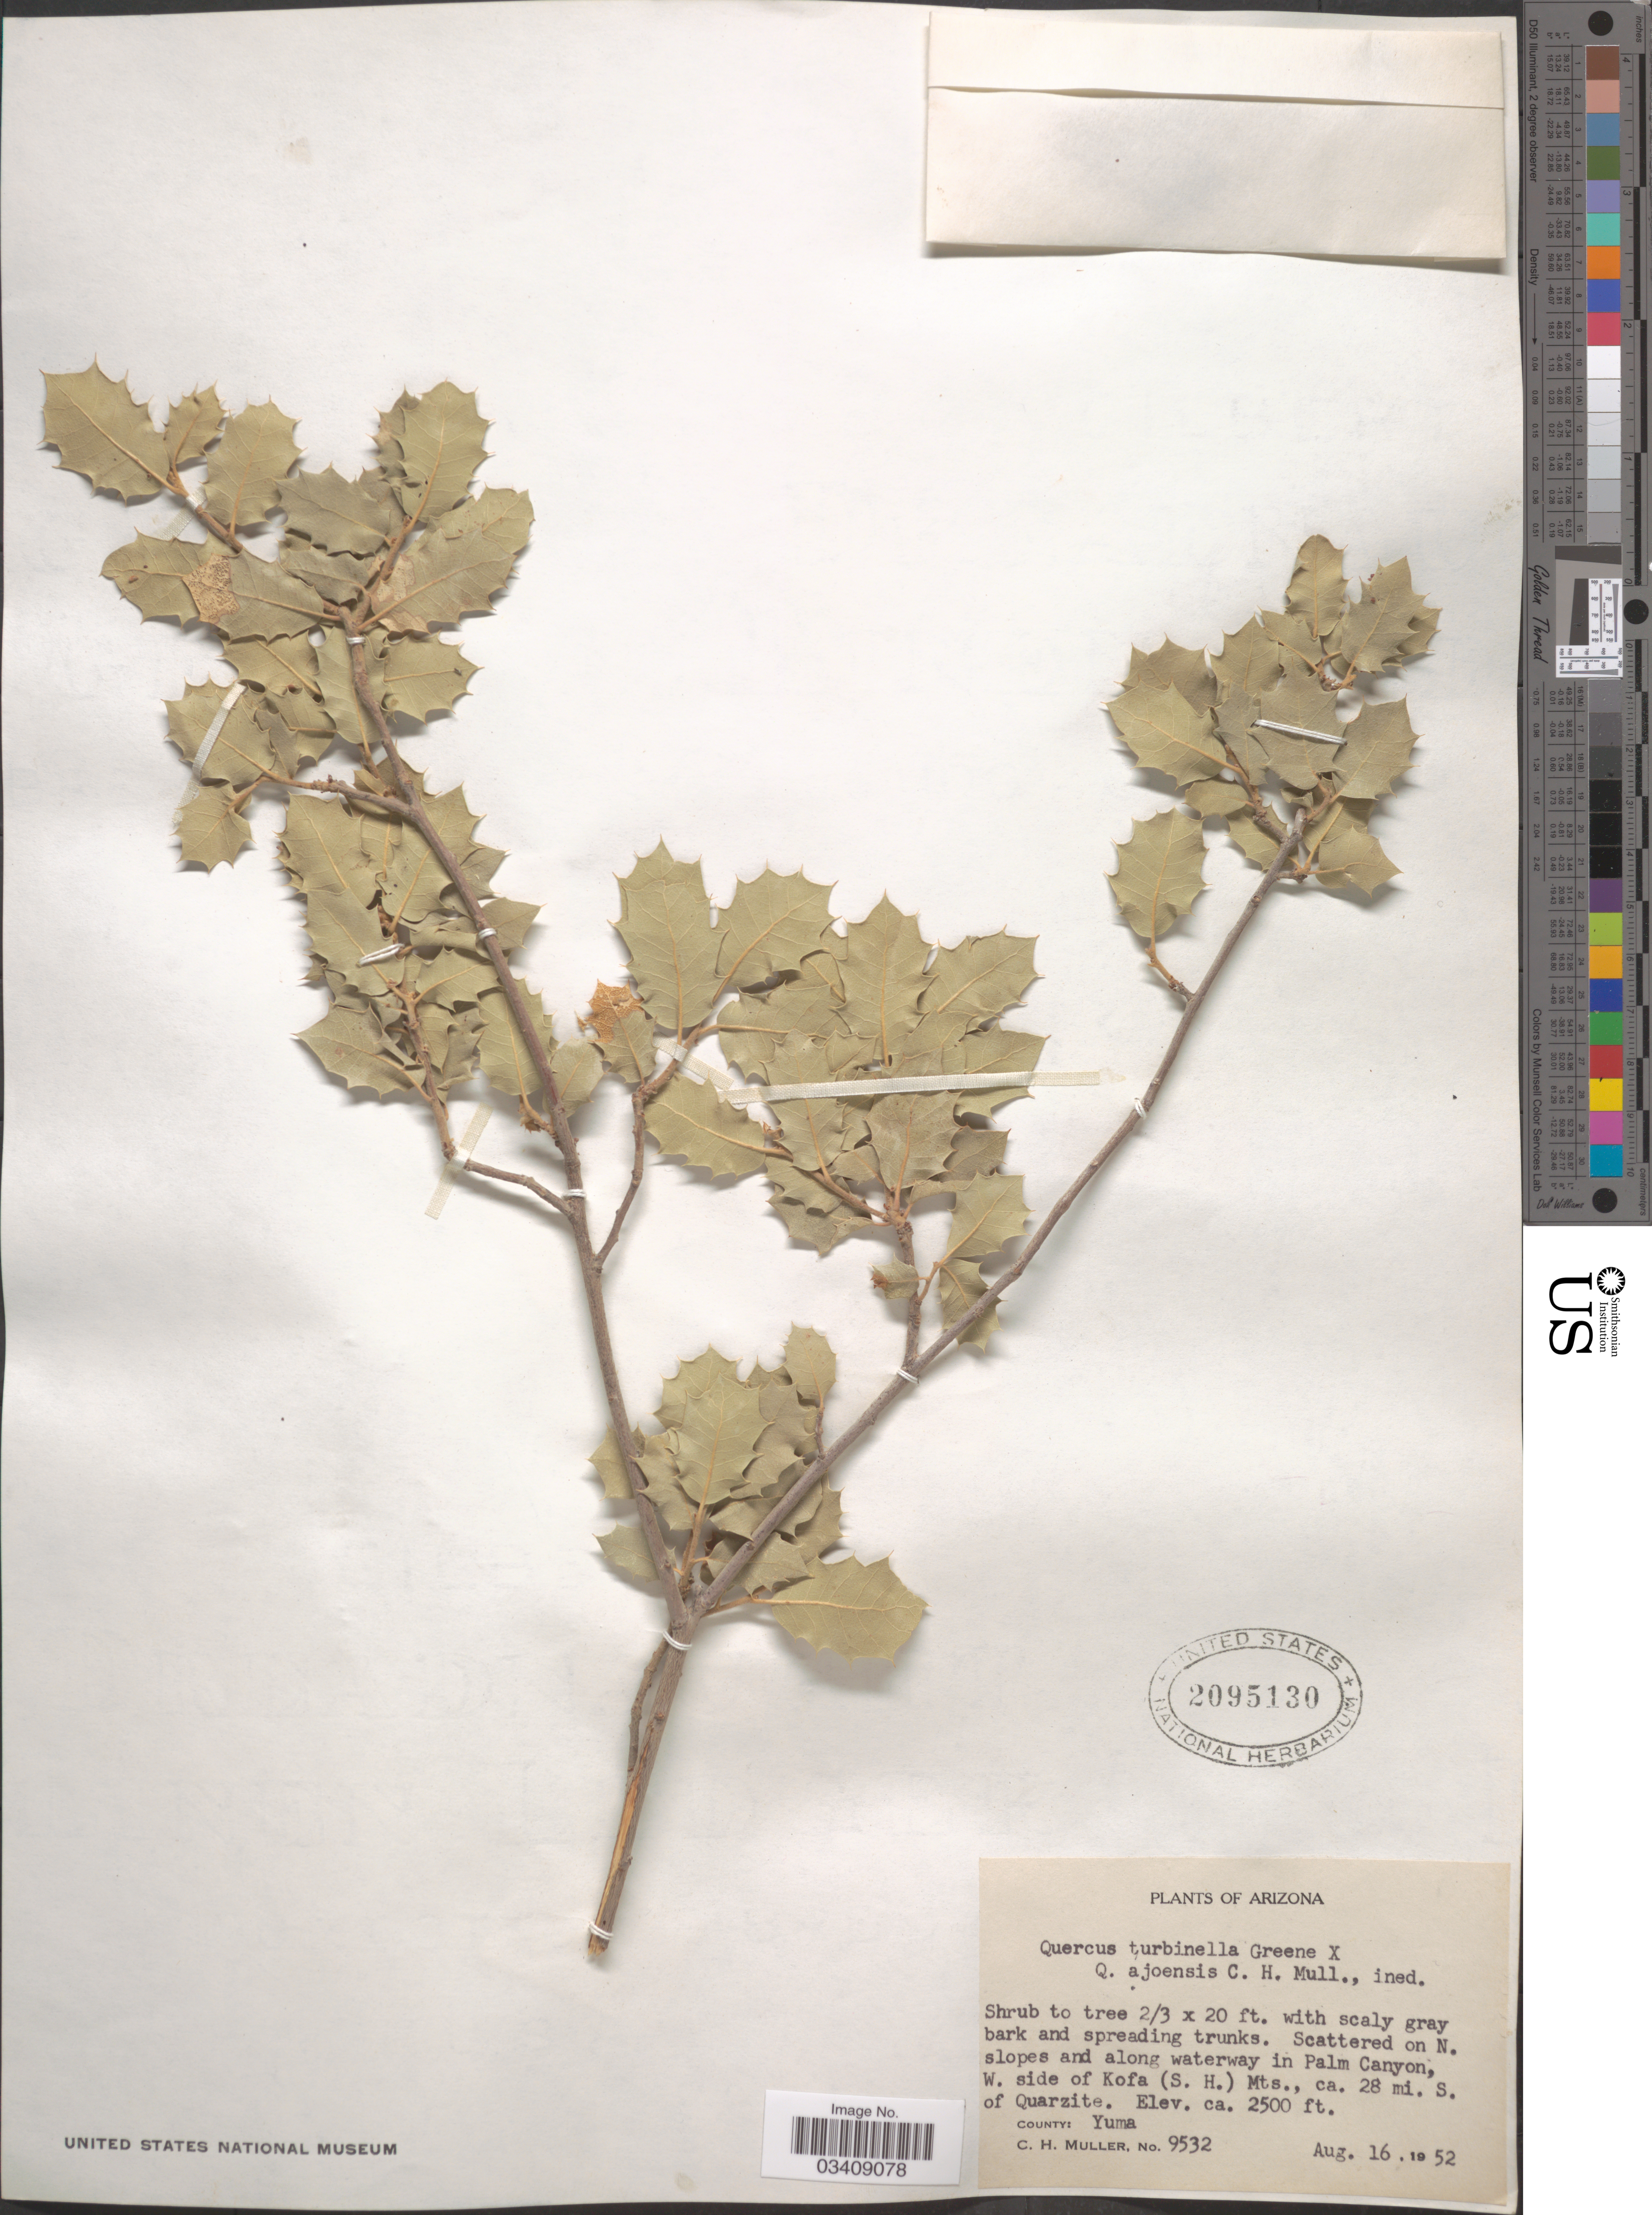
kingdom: Plantae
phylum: Tracheophyta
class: Magnoliopsida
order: Fagales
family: Fagaceae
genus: Quercus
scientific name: Quercus turbinella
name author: Greene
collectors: C. H. Mueller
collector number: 9532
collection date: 1952-08-16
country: United States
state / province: Arizona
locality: N. slopes and along waterway in Palm Canyon, W. side of Kofa (S. H.) Mts., ca. 28 mi. S. of Quarzite. County: Yuma.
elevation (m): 762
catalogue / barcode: US 2095130